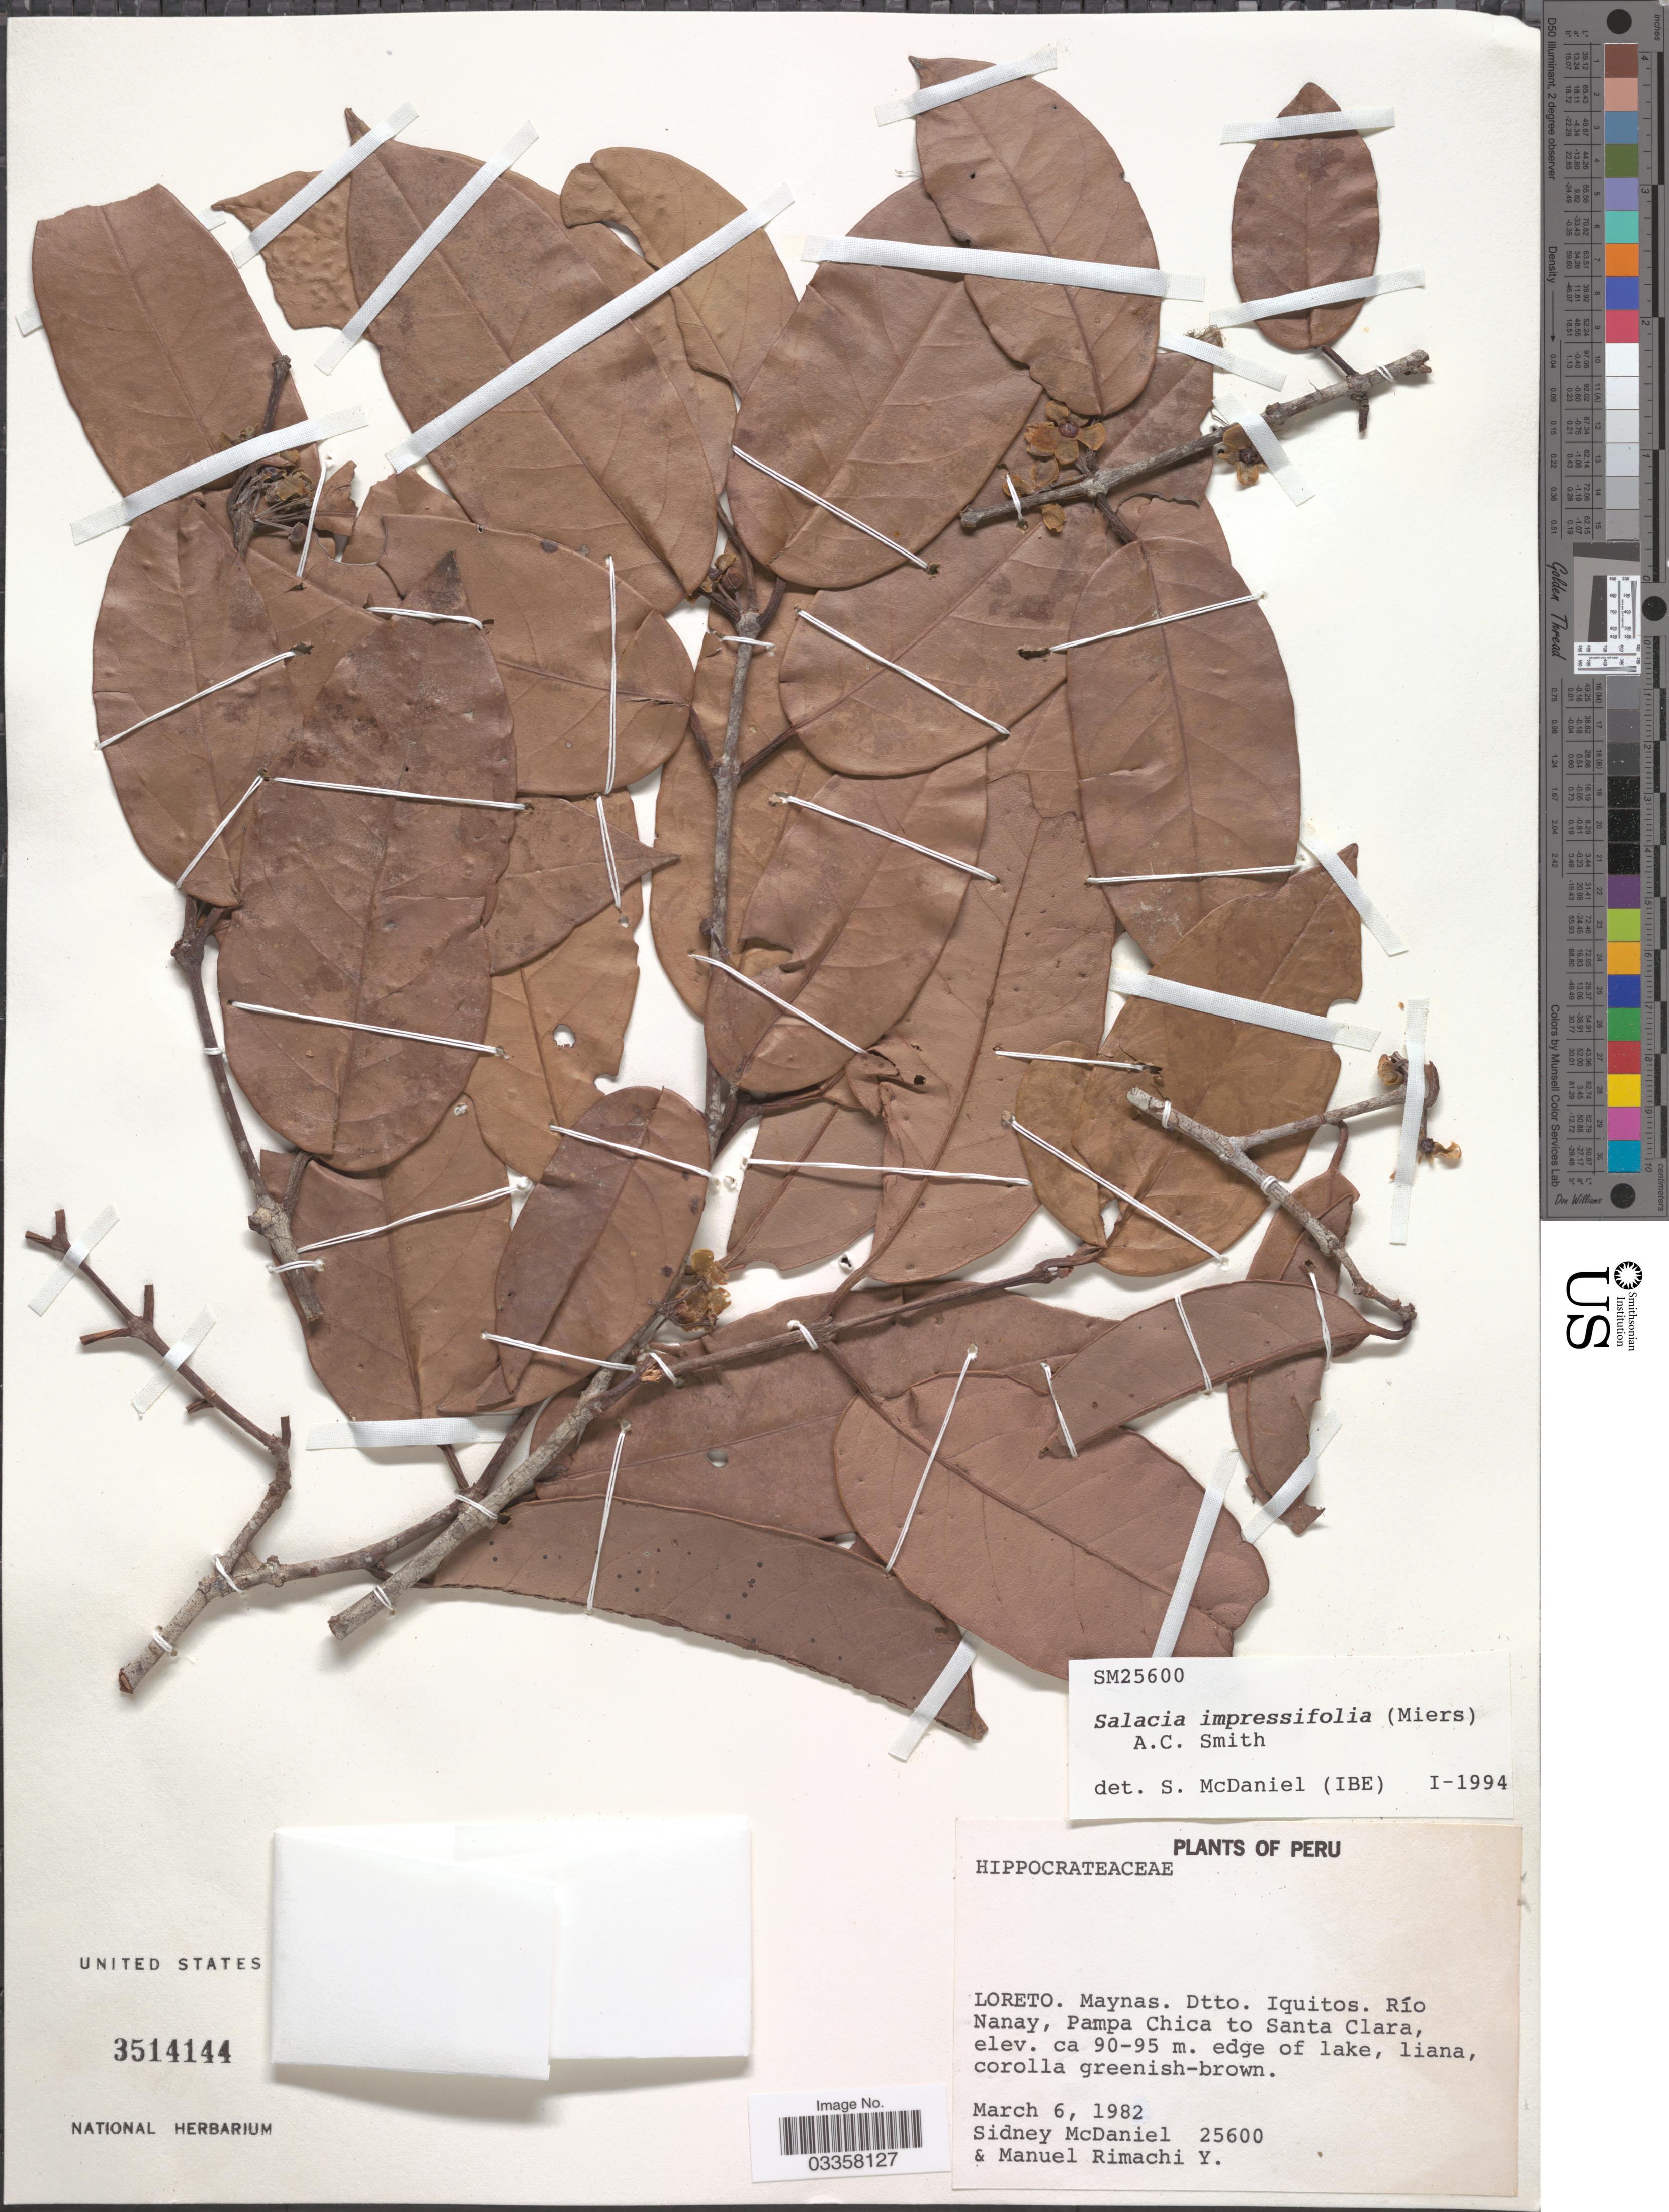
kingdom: Plantae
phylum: Tracheophyta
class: Magnoliopsida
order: Celastrales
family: Celastraceae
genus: Salacia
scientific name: Salacia impressifolia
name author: (Miers) A.C. Sm.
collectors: S. McDaniel & M. Rimachi Y.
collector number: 25600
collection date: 1982-03-06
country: Peru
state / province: Loreto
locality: Maynas. Dtto. Iquitos. Río Nanay, Pampa Chica to Santa Clara.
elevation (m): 90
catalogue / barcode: US 3514144